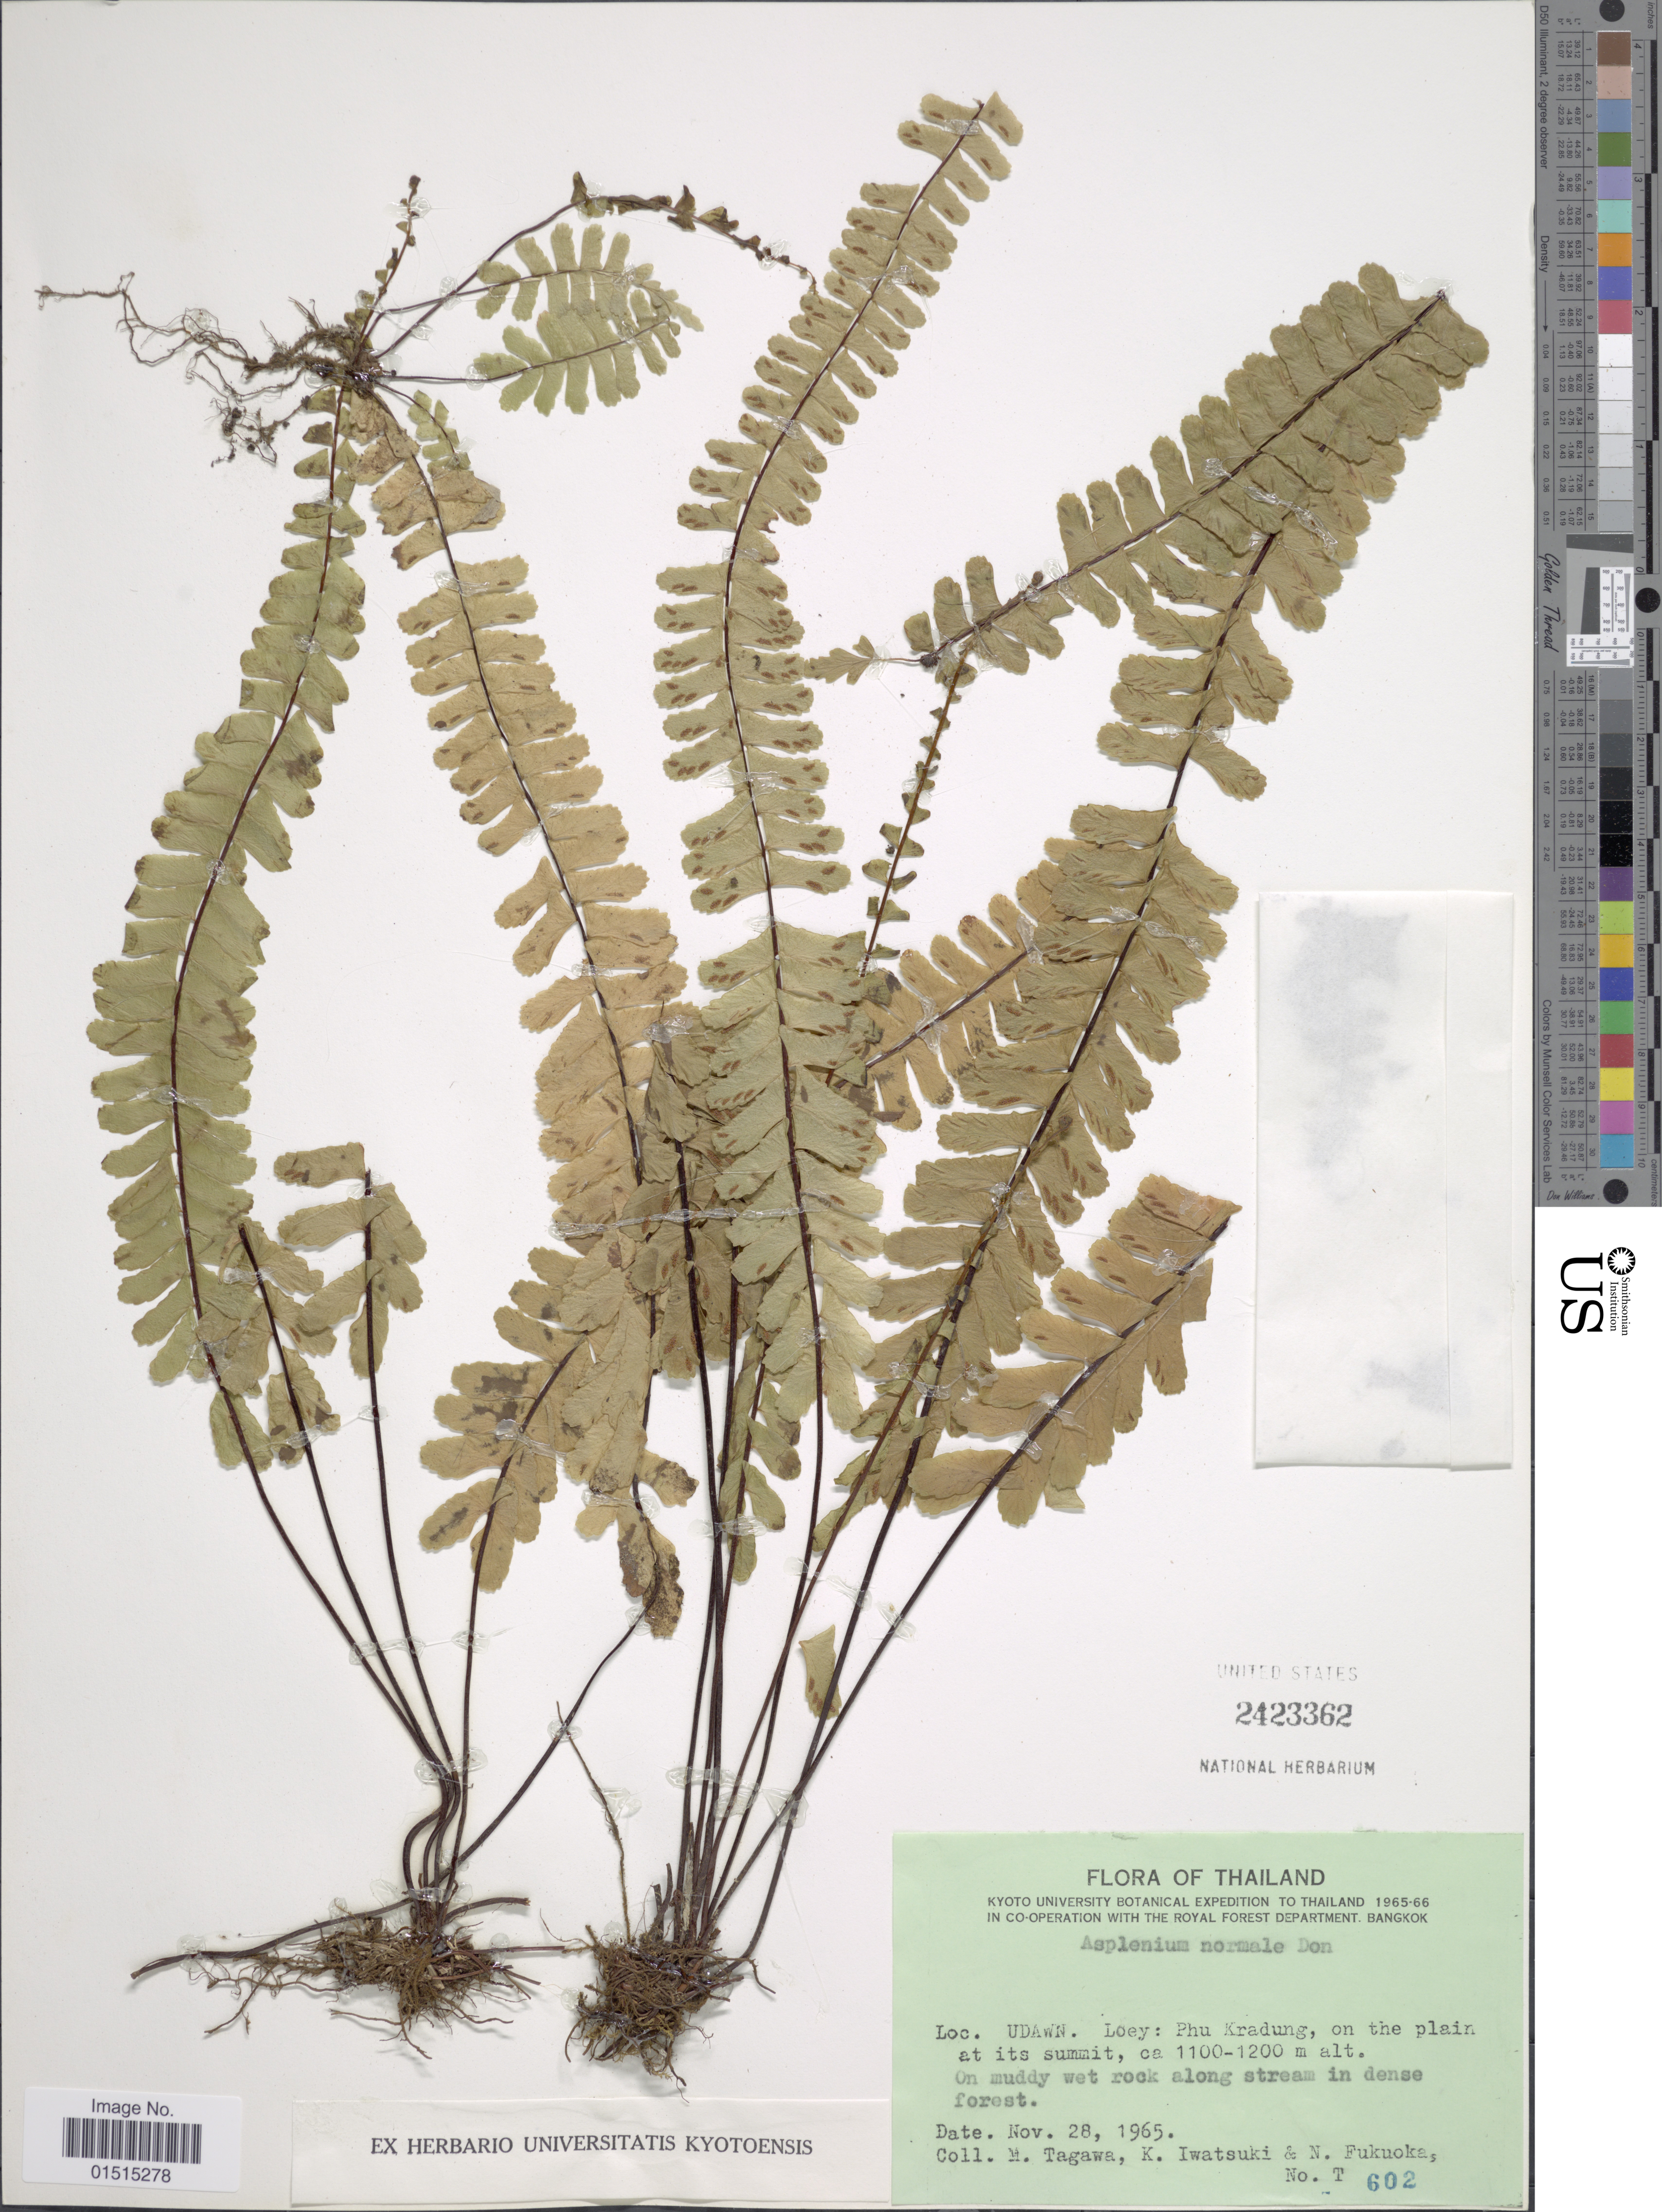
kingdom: Plantae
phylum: Tracheophyta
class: Polypodiopsida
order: Polypodiales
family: Aspleniaceae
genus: Asplenium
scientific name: Asplenium normale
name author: D. Don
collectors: M. Tagawa, K. Iwatsuki & N. Fukuoka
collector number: T602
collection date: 1965-11-28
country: Thailand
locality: Udawn. Loey: Phu Kradung, on the plain at its summit, on muddy wet rock along stream in dense forest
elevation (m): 1100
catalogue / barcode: US 2423362